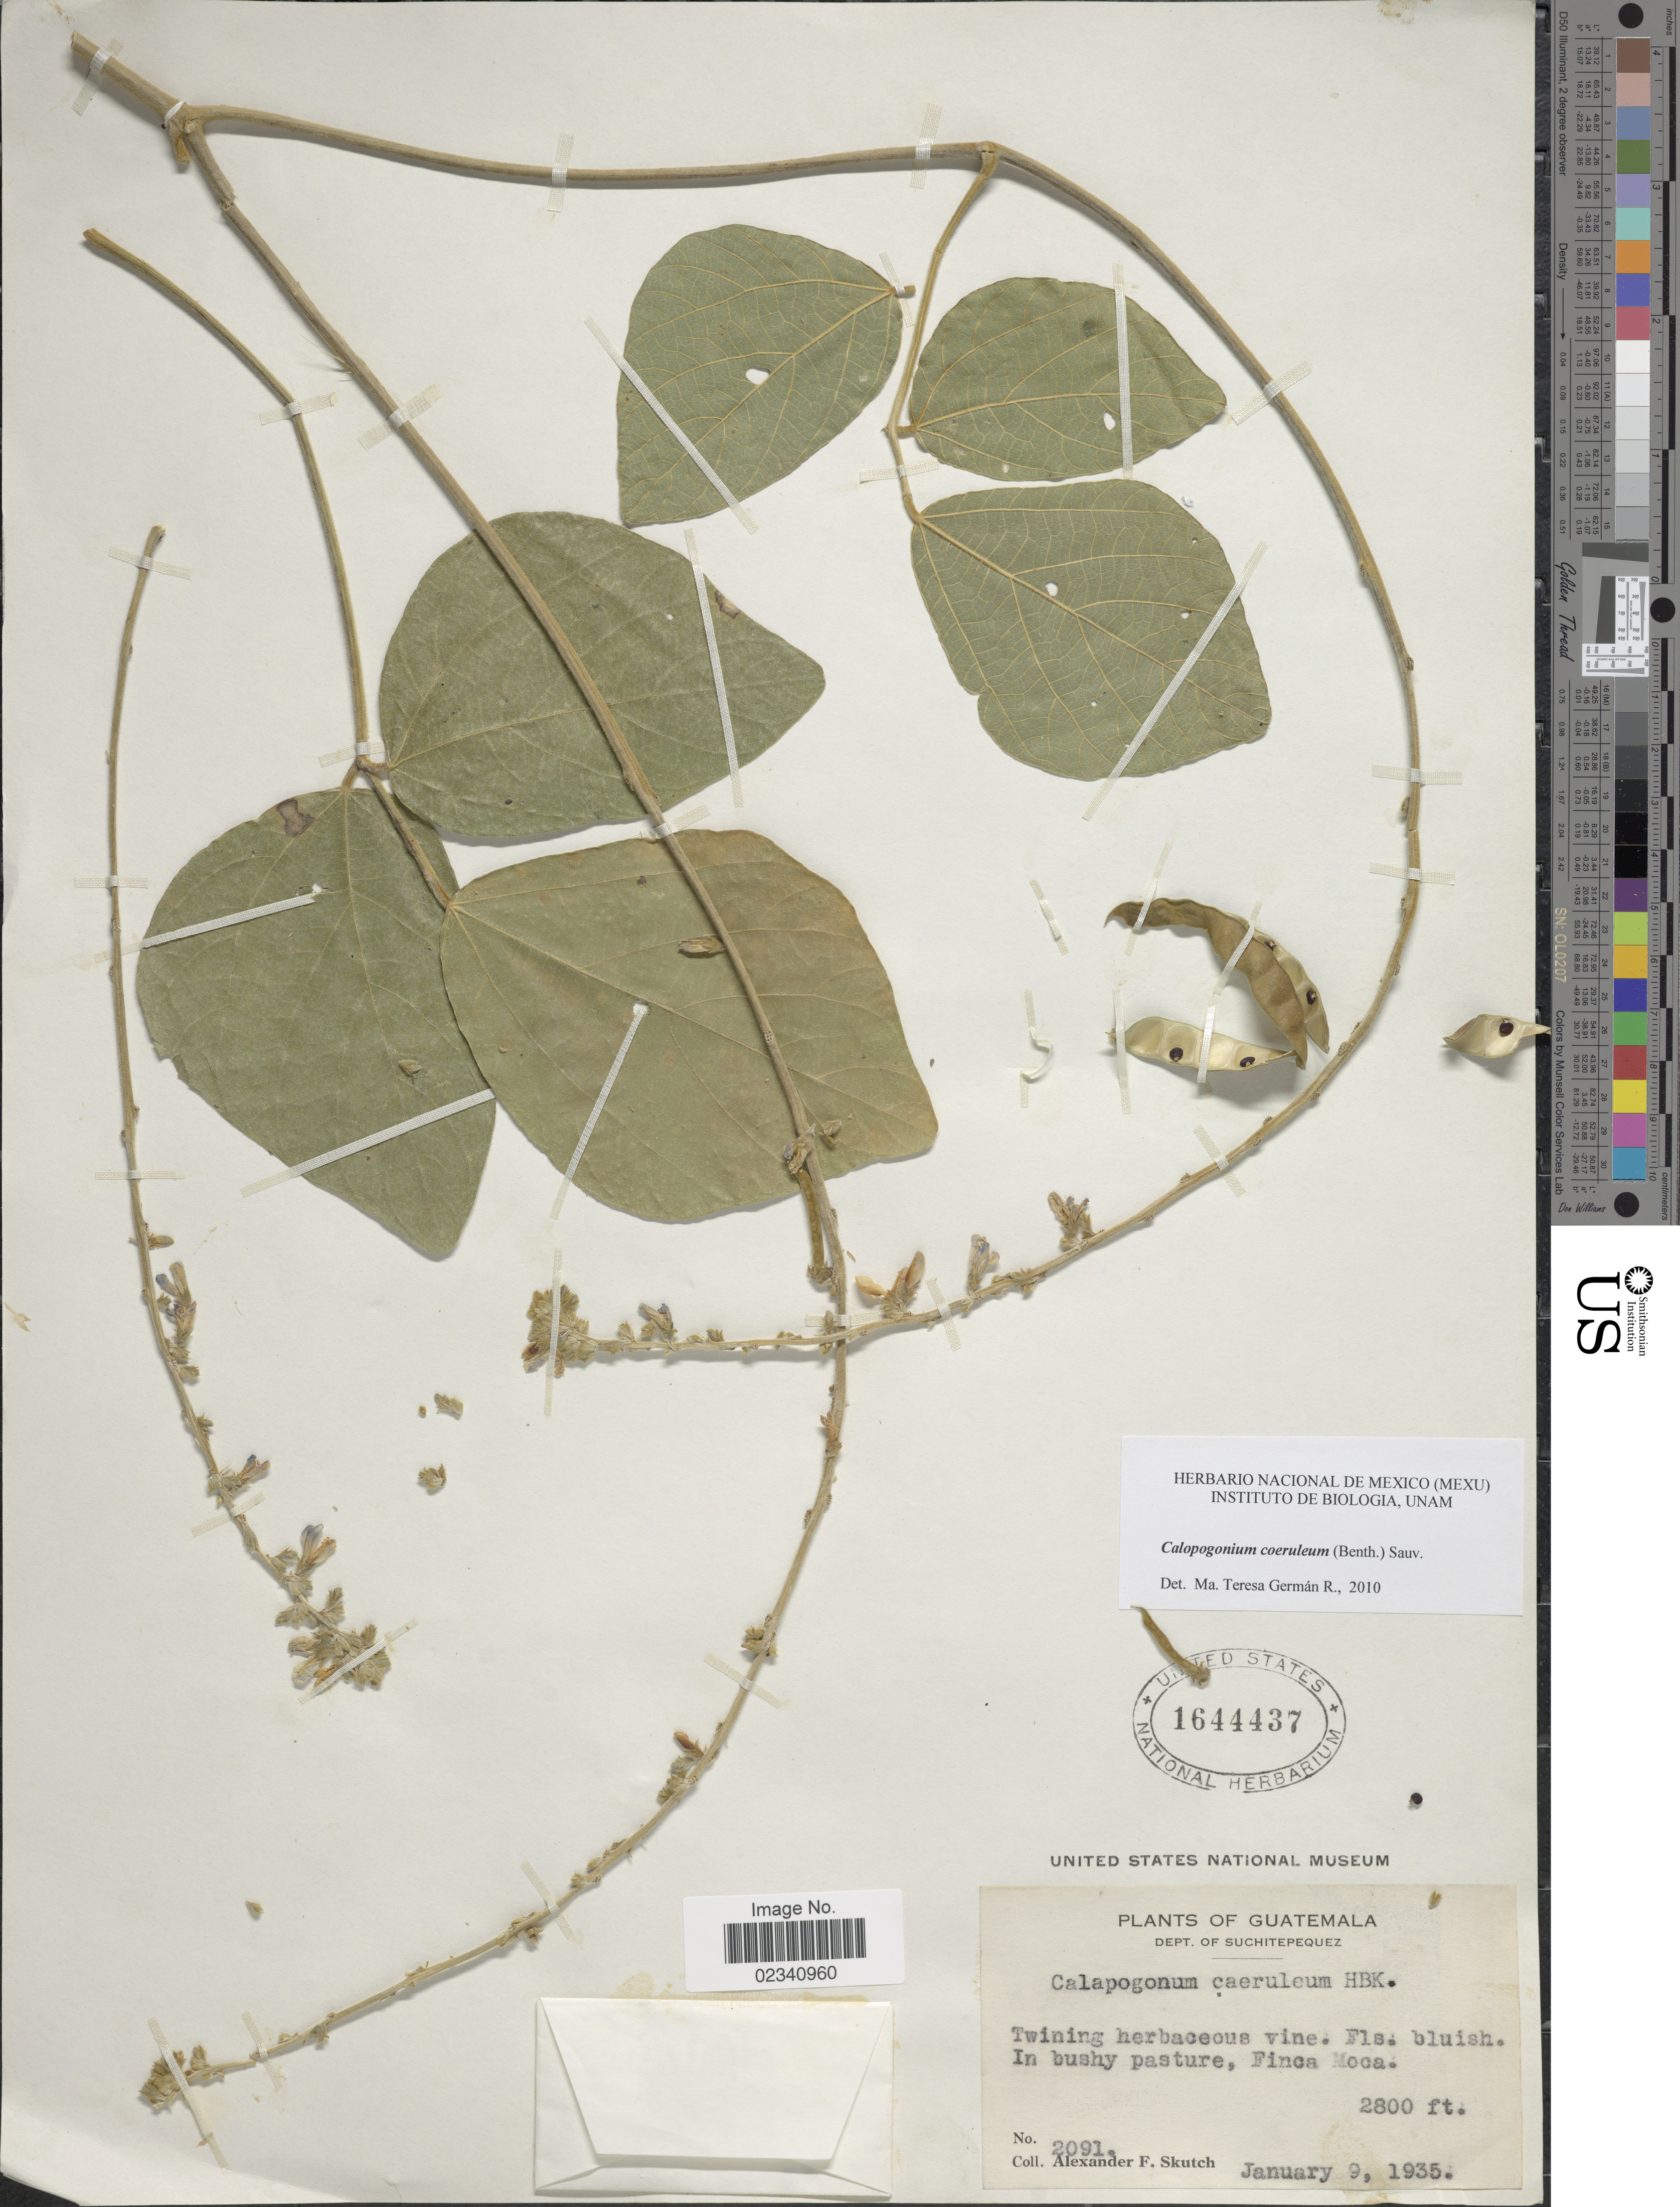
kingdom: Plantae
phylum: Tracheophyta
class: Magnoliopsida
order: Fabales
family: Fabaceae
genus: Calopogonium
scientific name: Calopogonium caeruleum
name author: (Benth.) C. Wright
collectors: A. F. Skutch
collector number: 2091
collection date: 1935-01-09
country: Guatemala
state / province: Suchitepéquez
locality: Dept. of Suchitepequez In bushy pasture, Finca Moca.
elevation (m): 853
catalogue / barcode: US 1644437